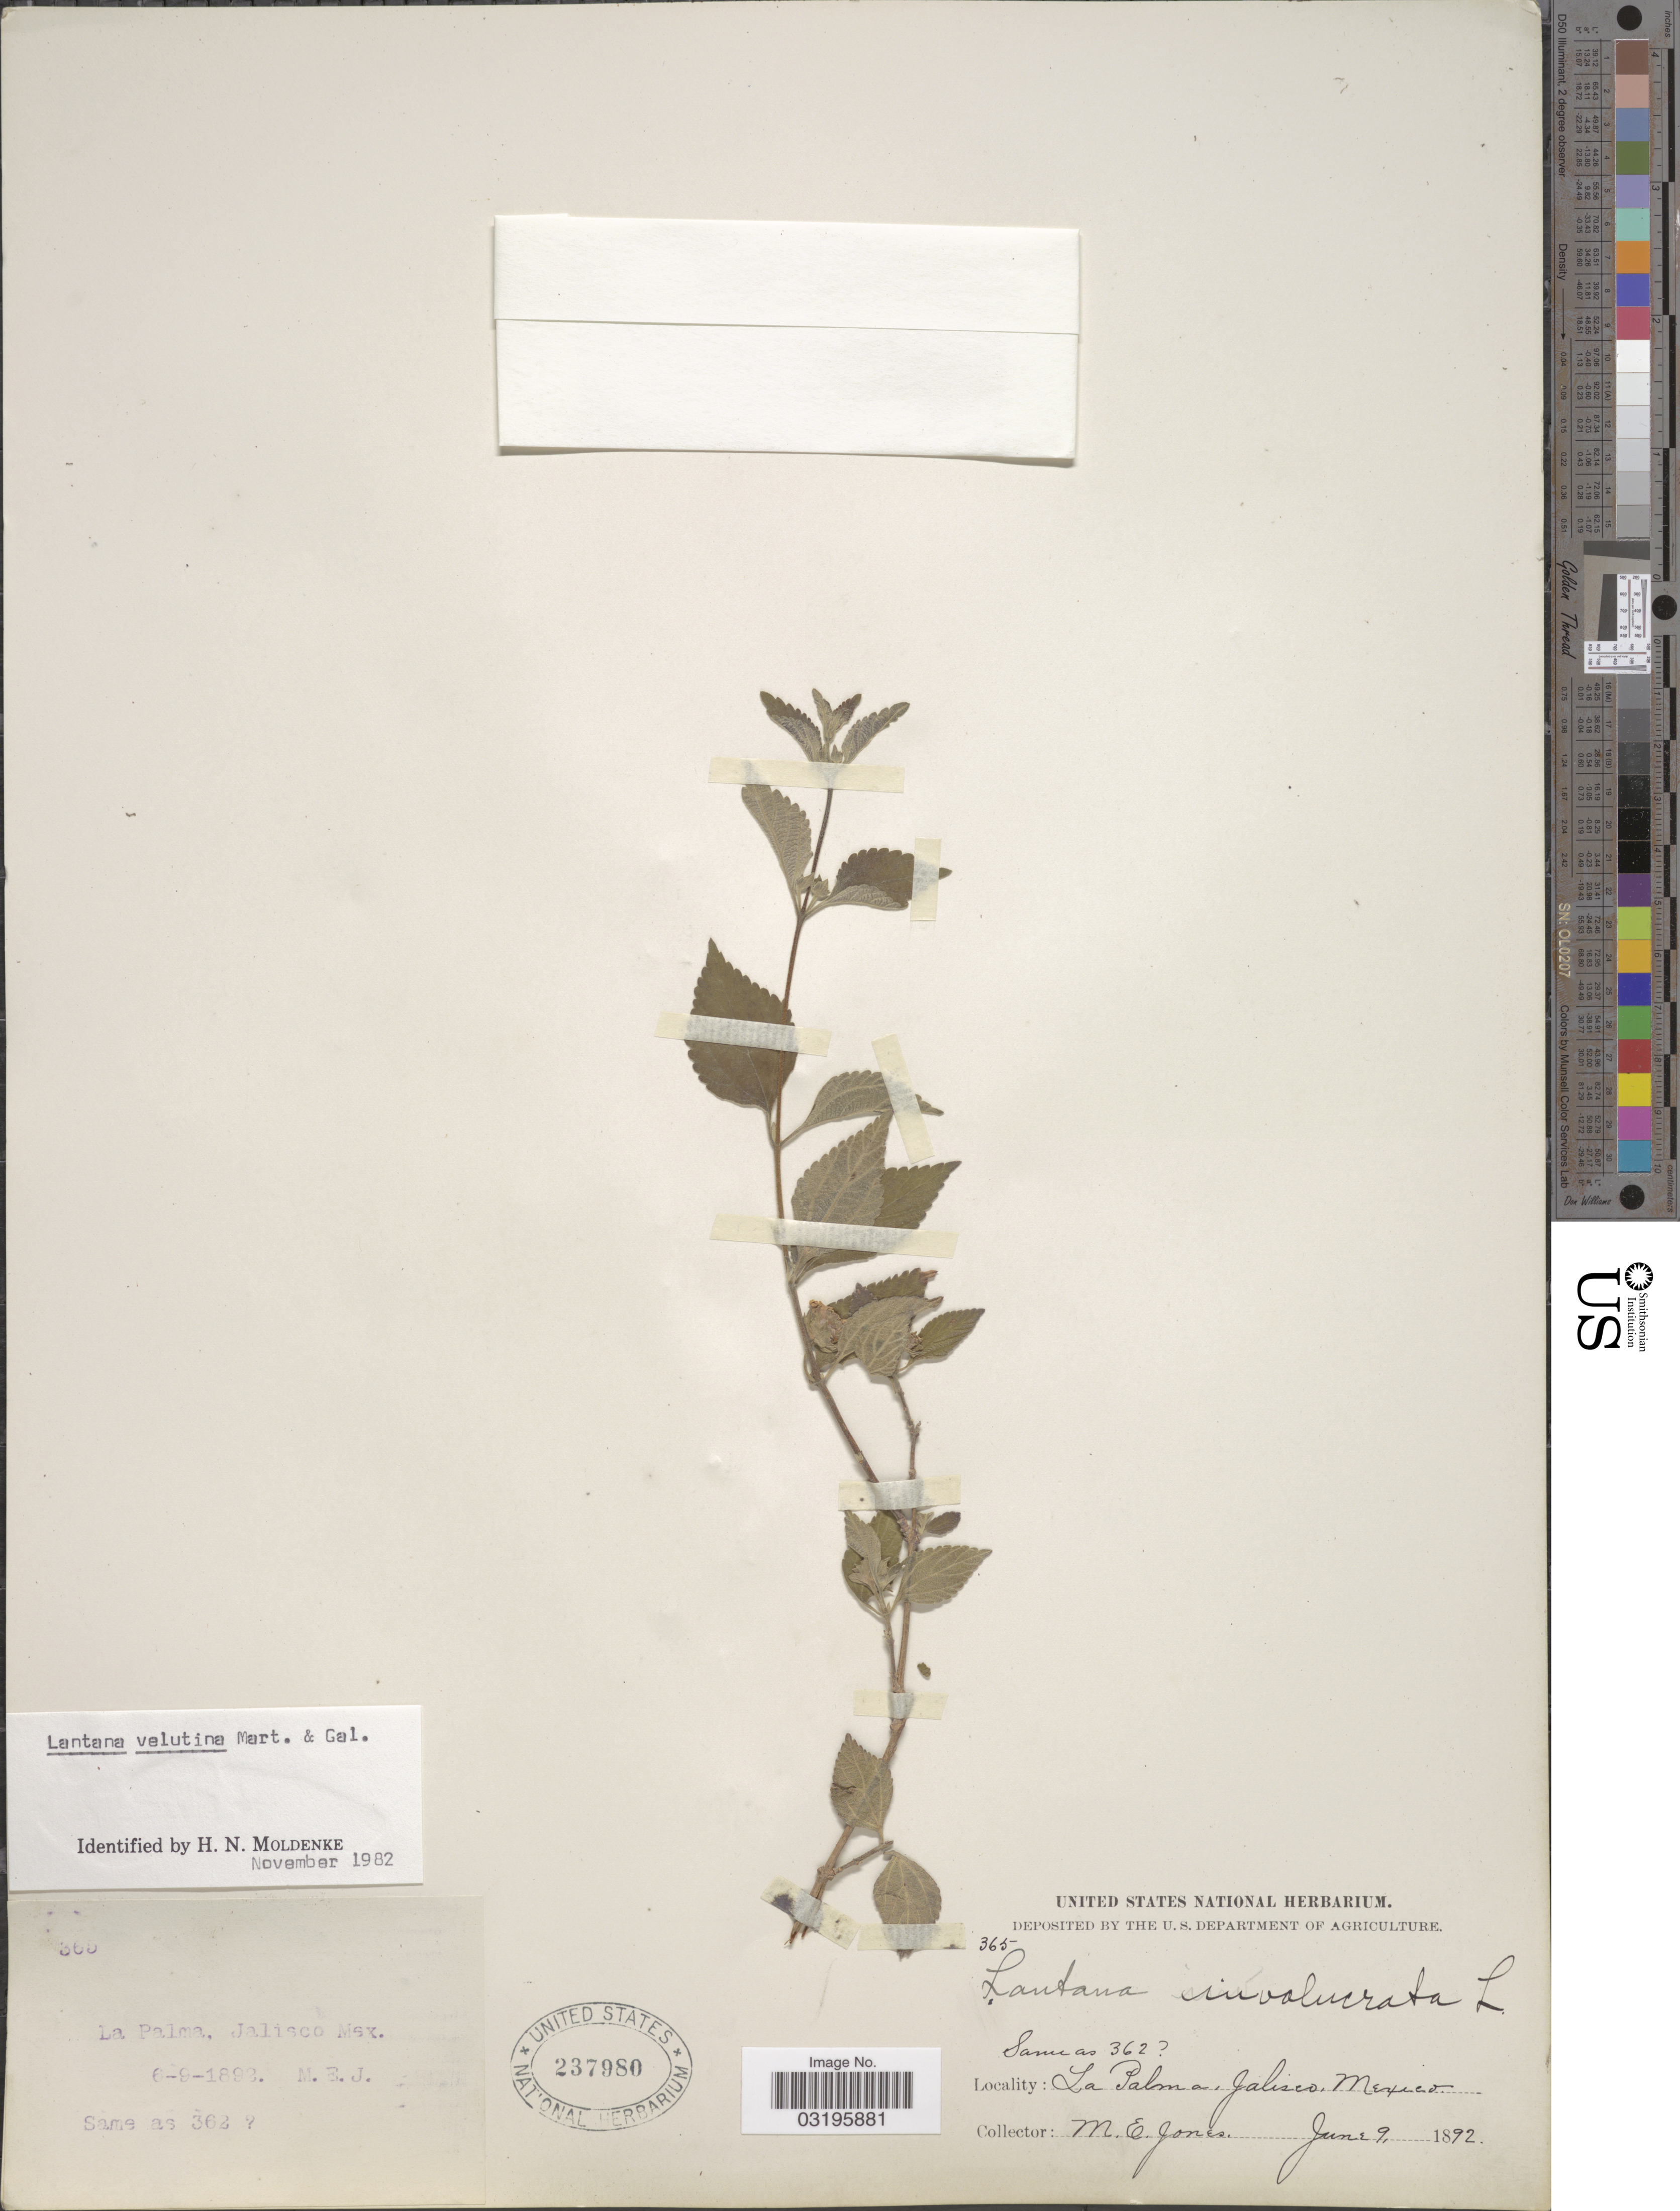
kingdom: Plantae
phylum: Tracheophyta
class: Magnoliopsida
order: Lamiales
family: Verbenaceae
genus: Lantana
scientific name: Lantana velutina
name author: M. Martens & Galeotti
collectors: M. E. Jones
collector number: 365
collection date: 1892-06-29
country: Mexico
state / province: Jalisco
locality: La Palma.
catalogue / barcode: US 237980